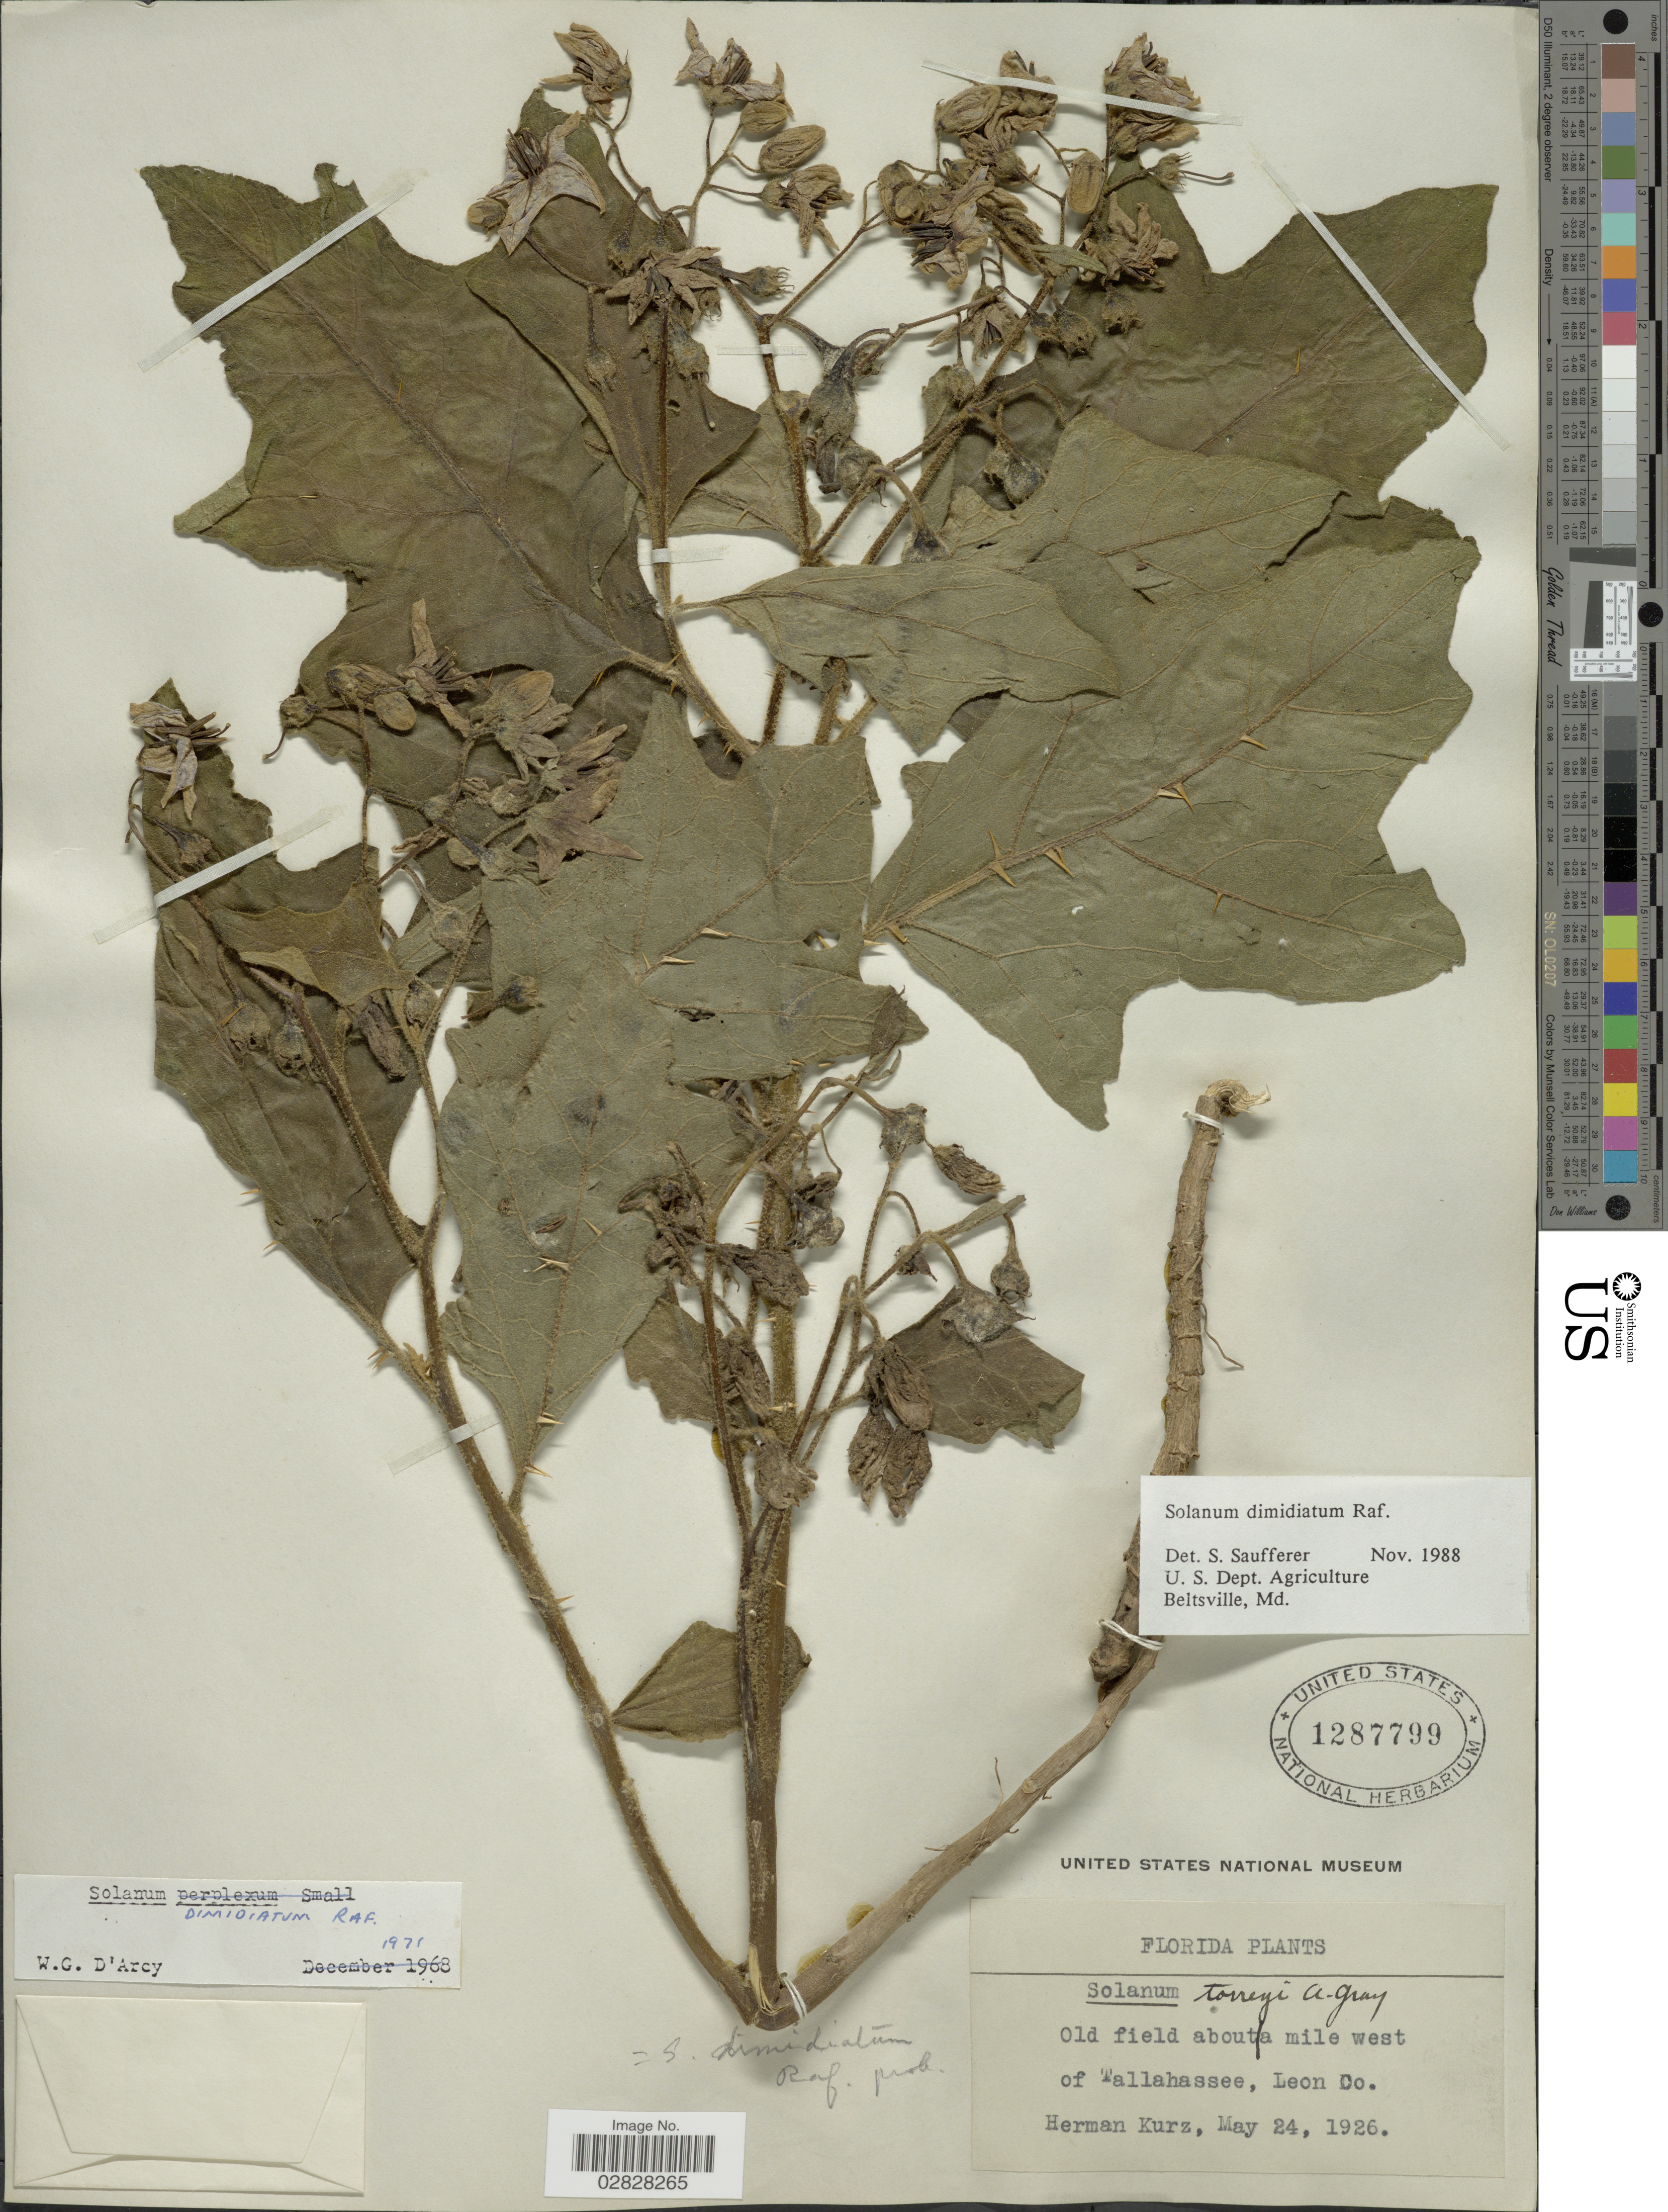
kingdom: Plantae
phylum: Tracheophyta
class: Magnoliopsida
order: Solanales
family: Solanaceae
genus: Solanum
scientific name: Solanum dimidiatum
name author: Raf.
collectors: H. Kurz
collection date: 1926-05-24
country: United States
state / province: Florida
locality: Old field about a mile west of Tallahassee, Leon Co.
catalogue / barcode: US 1287799